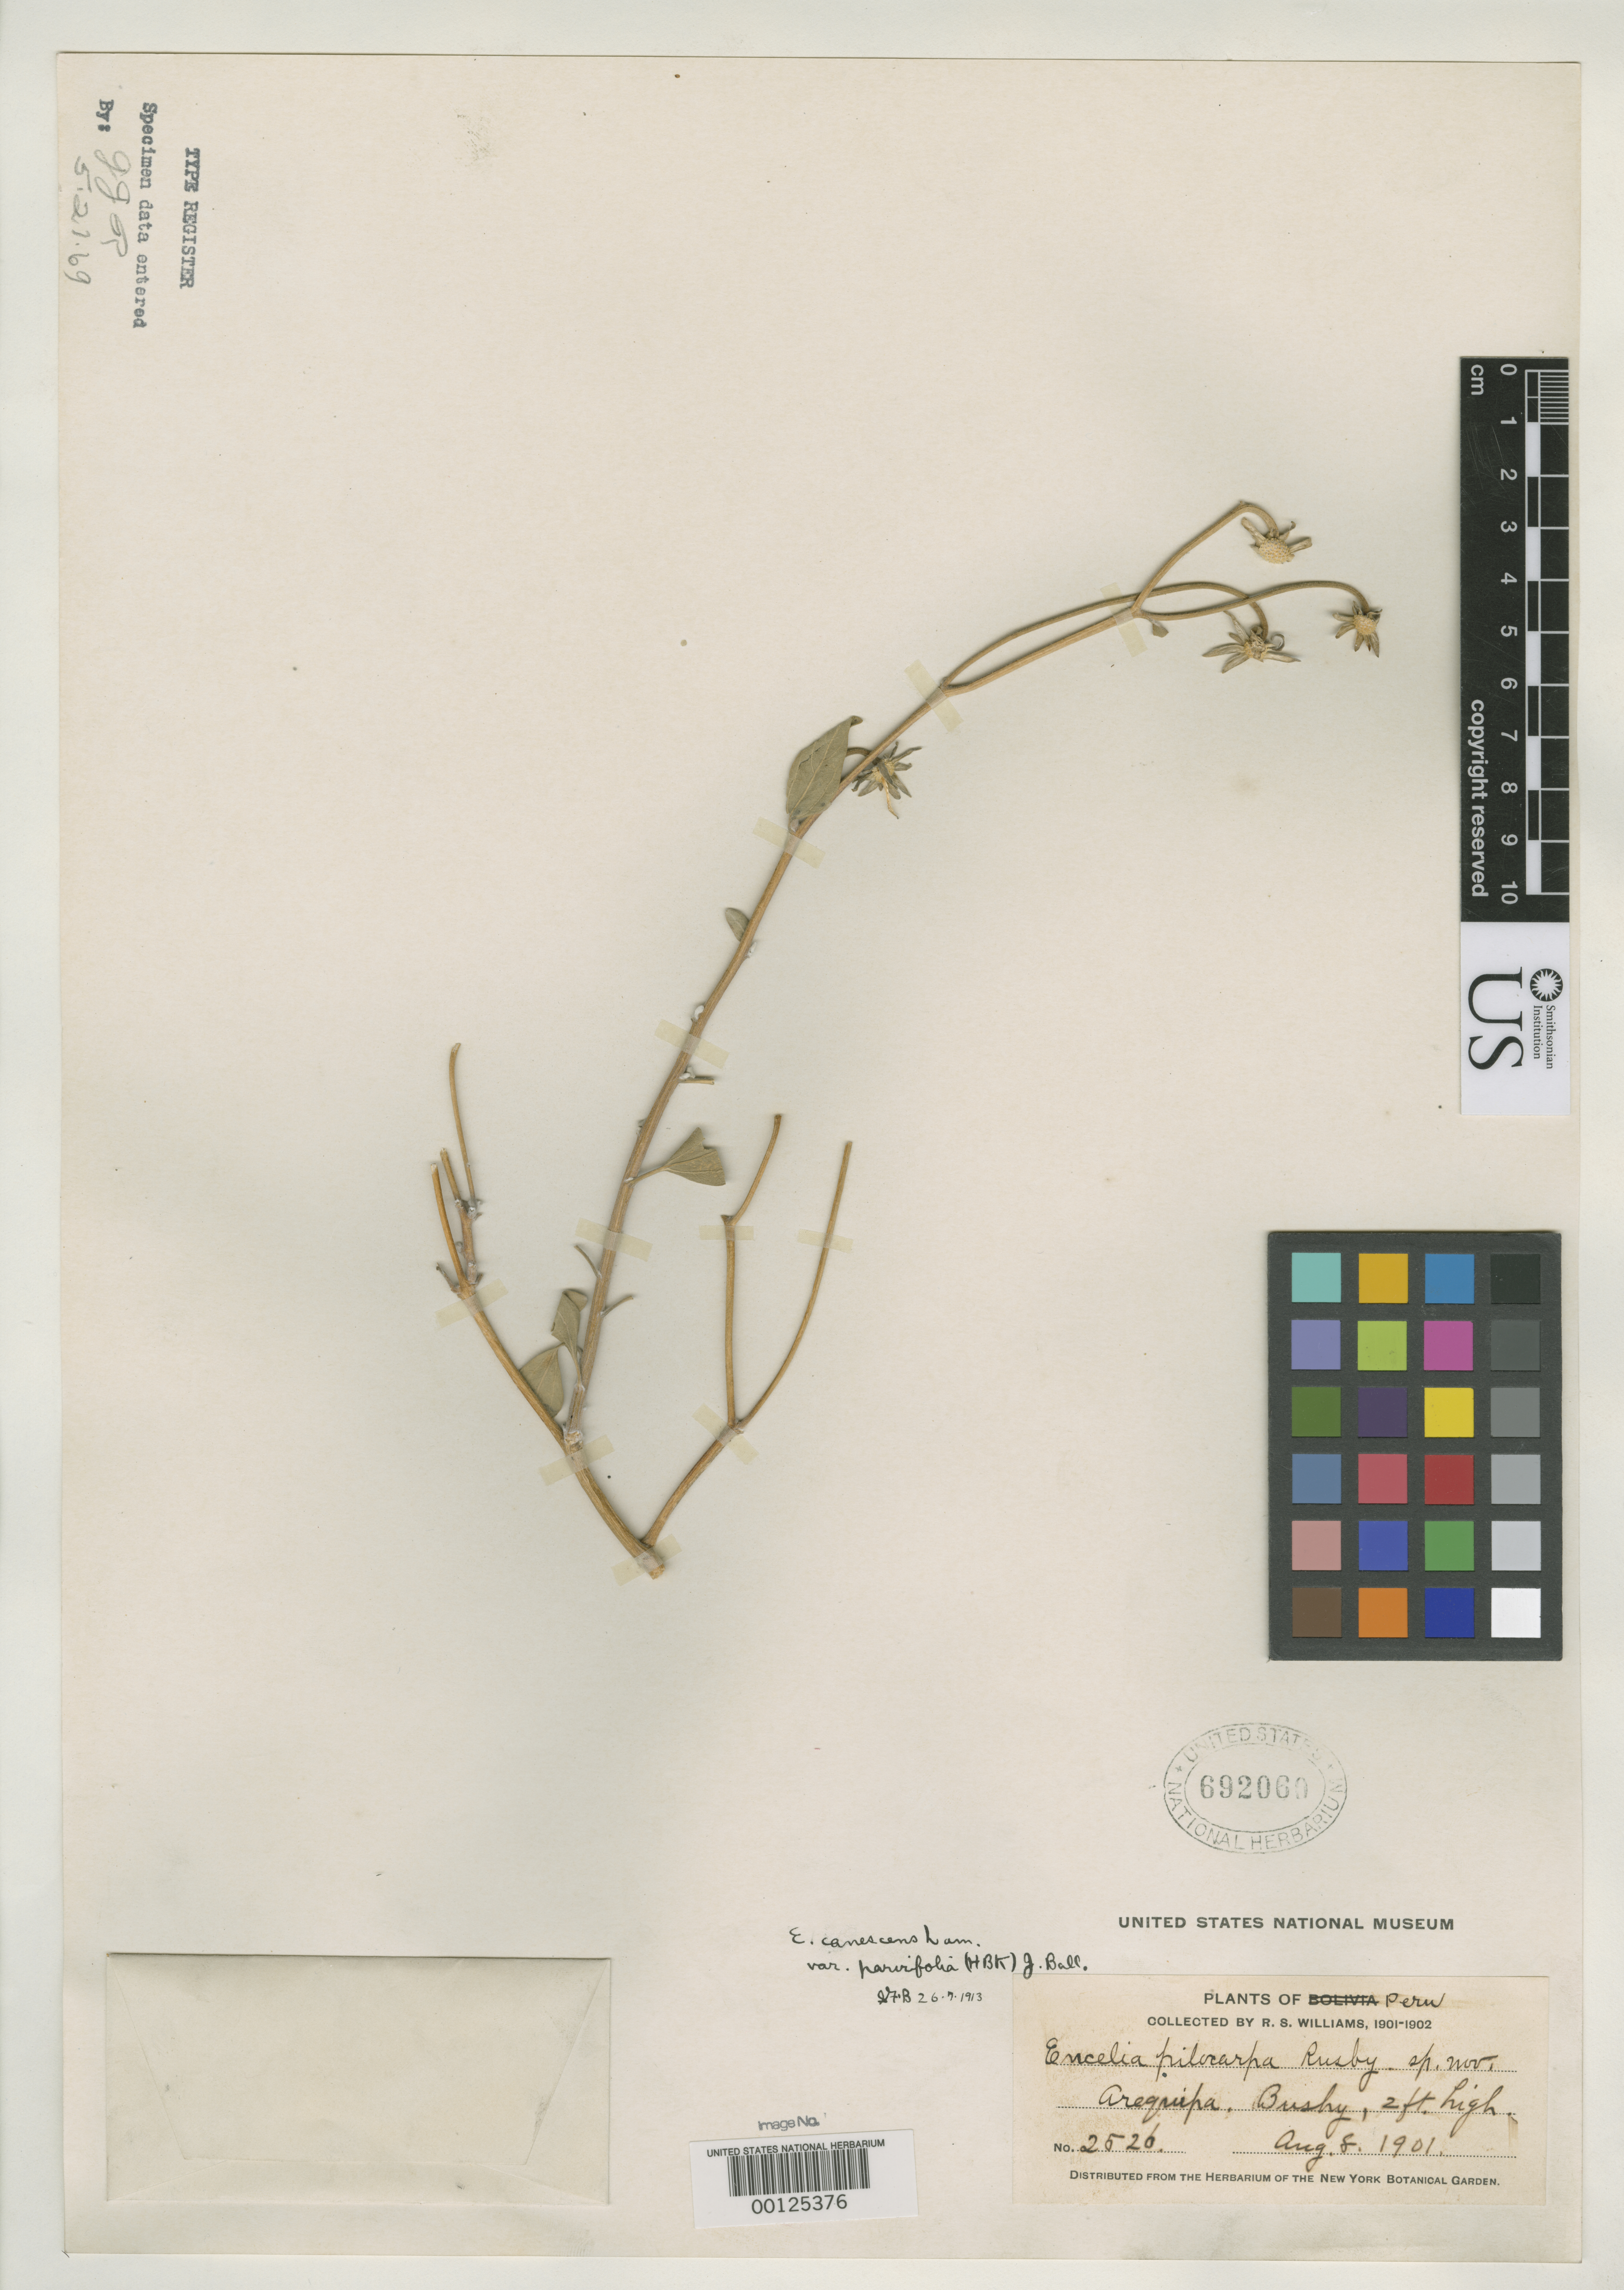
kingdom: Plantae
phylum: Tracheophyta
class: Magnoliopsida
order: Asterales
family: Asteraceae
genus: Encelia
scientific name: Encelia pilocarpa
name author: Rusby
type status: Isotype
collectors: R. S. Williams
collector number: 2526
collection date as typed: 08 Aug 1901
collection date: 1901-08-08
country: Peru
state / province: Arequipa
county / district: Arequipa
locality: Arequipa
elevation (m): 2286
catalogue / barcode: US 692060